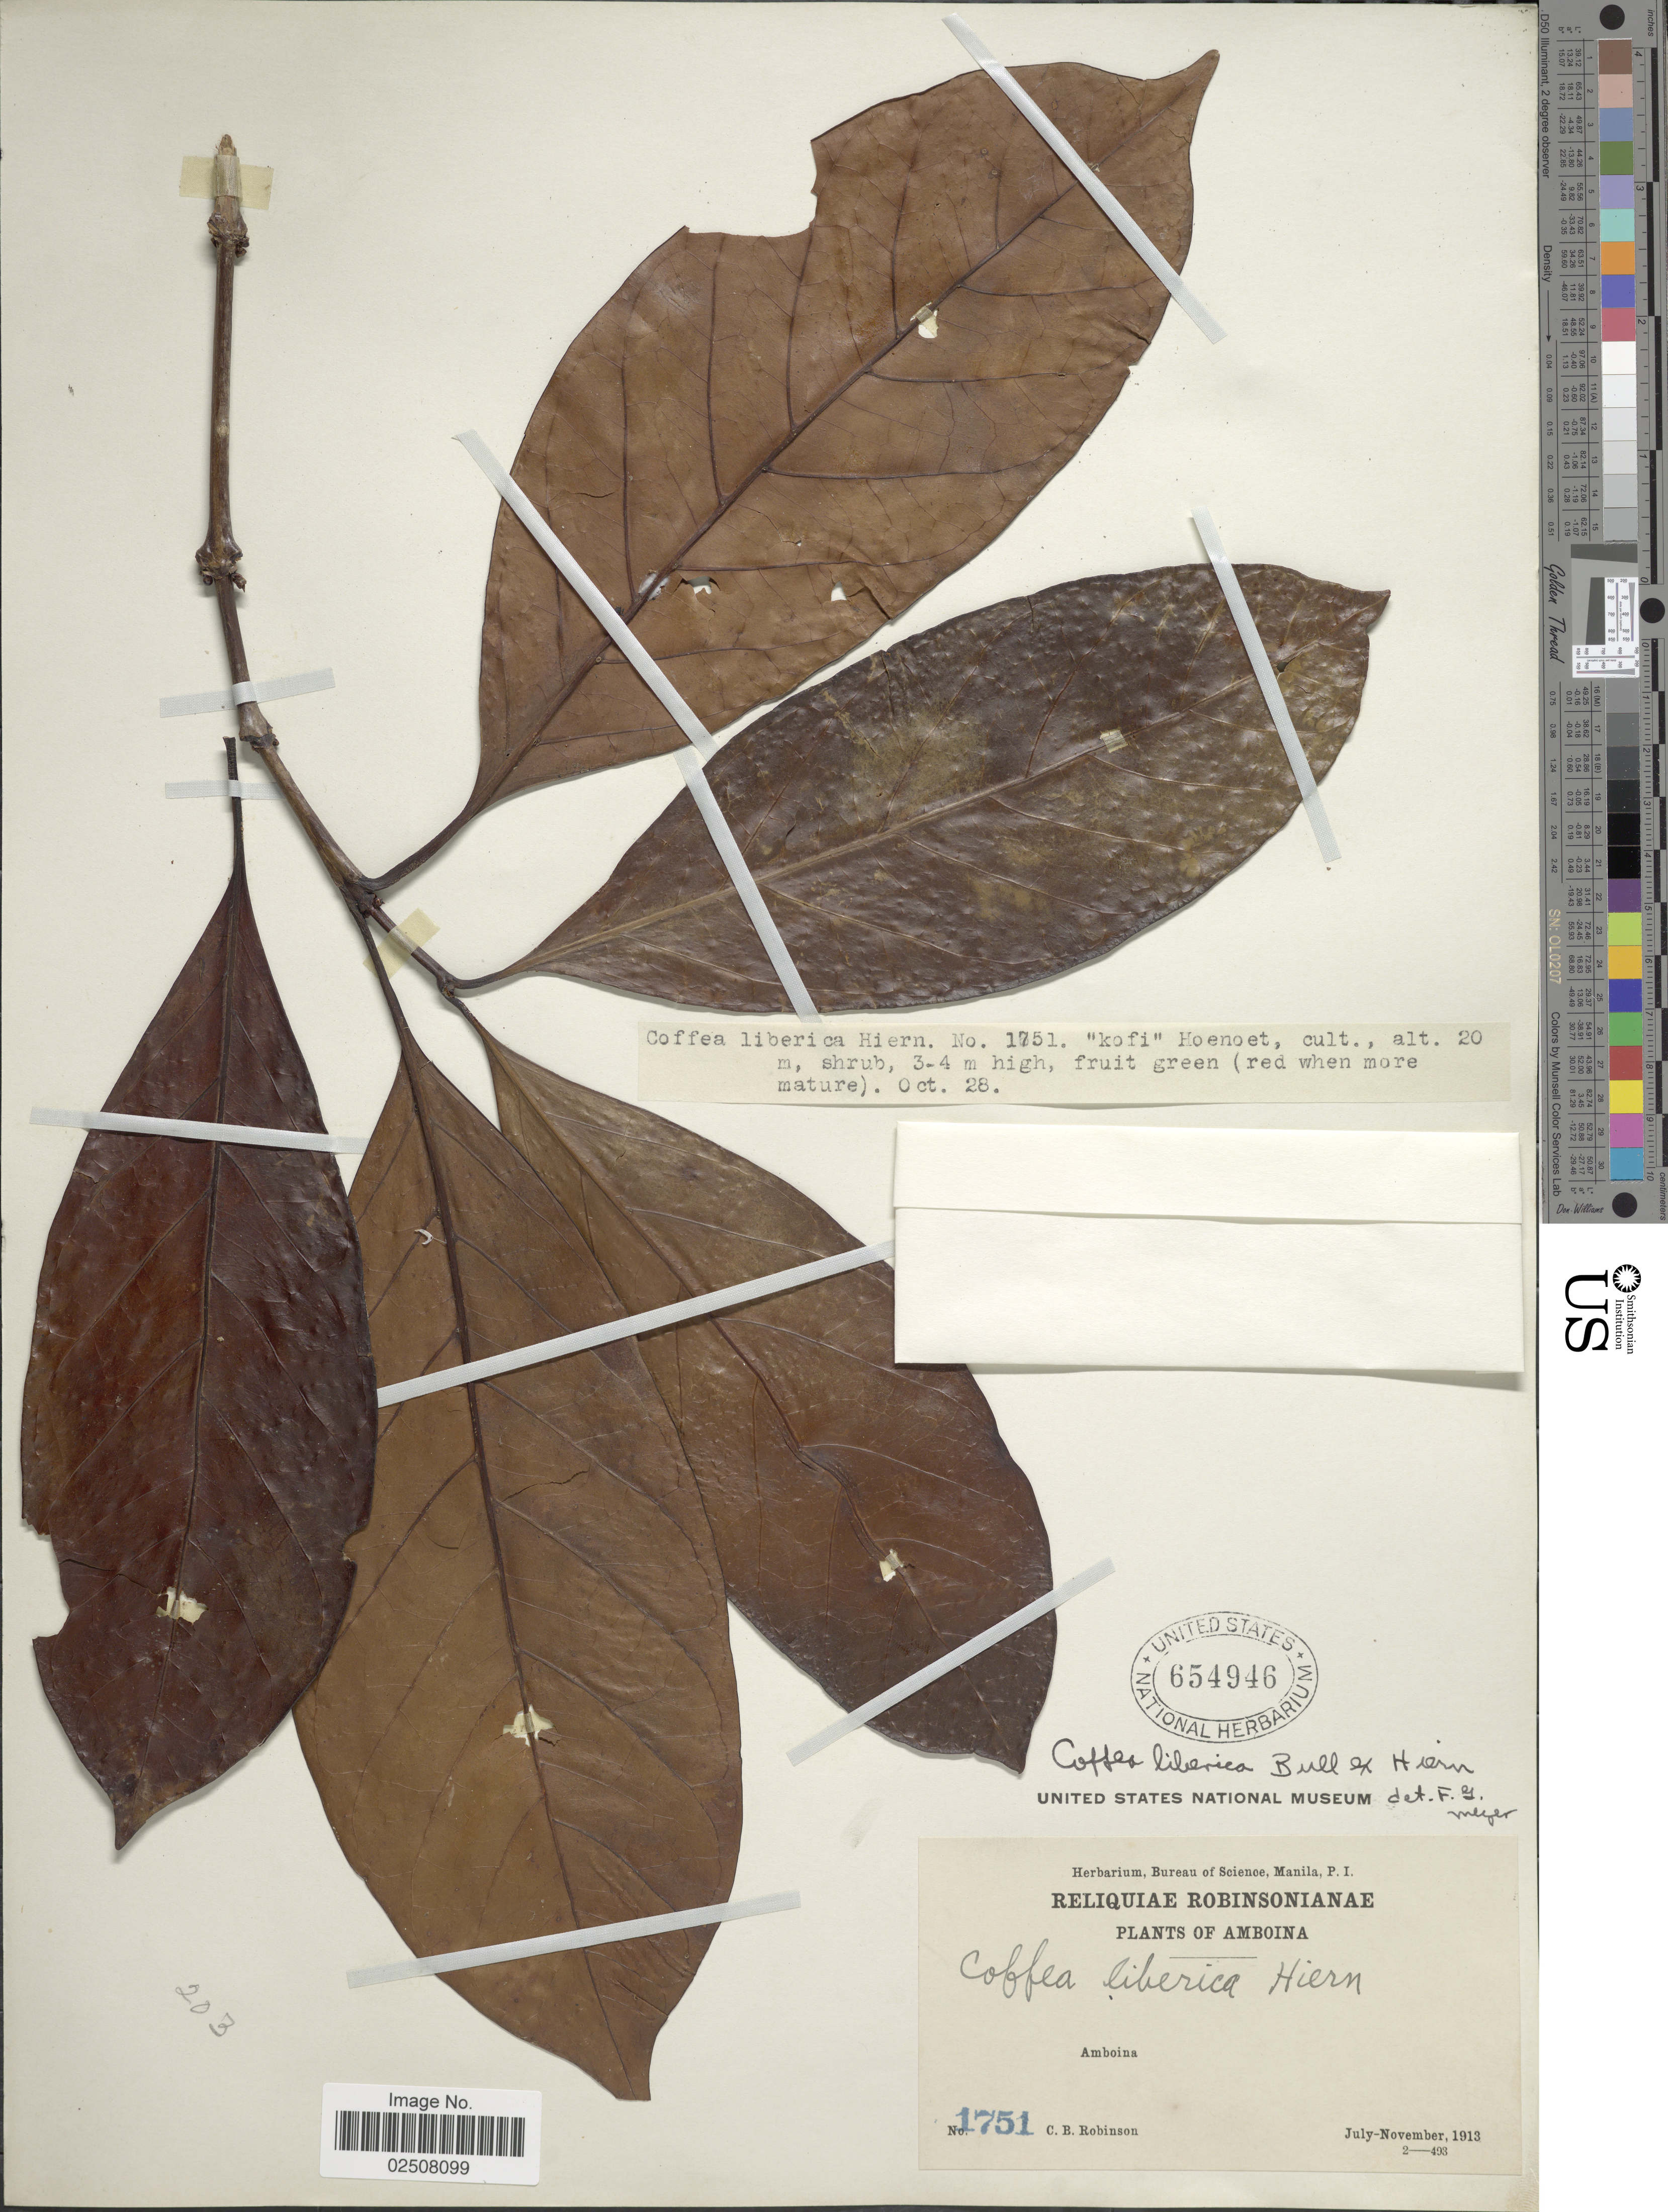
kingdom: Plantae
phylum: Tracheophyta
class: Magnoliopsida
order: Gentianales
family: Rubiaceae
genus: Coffea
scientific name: Coffea liberica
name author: Hiern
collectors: C. Robinson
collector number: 1751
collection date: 1913-07/1913-11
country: Indonesia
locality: Amboina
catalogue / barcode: US 654946